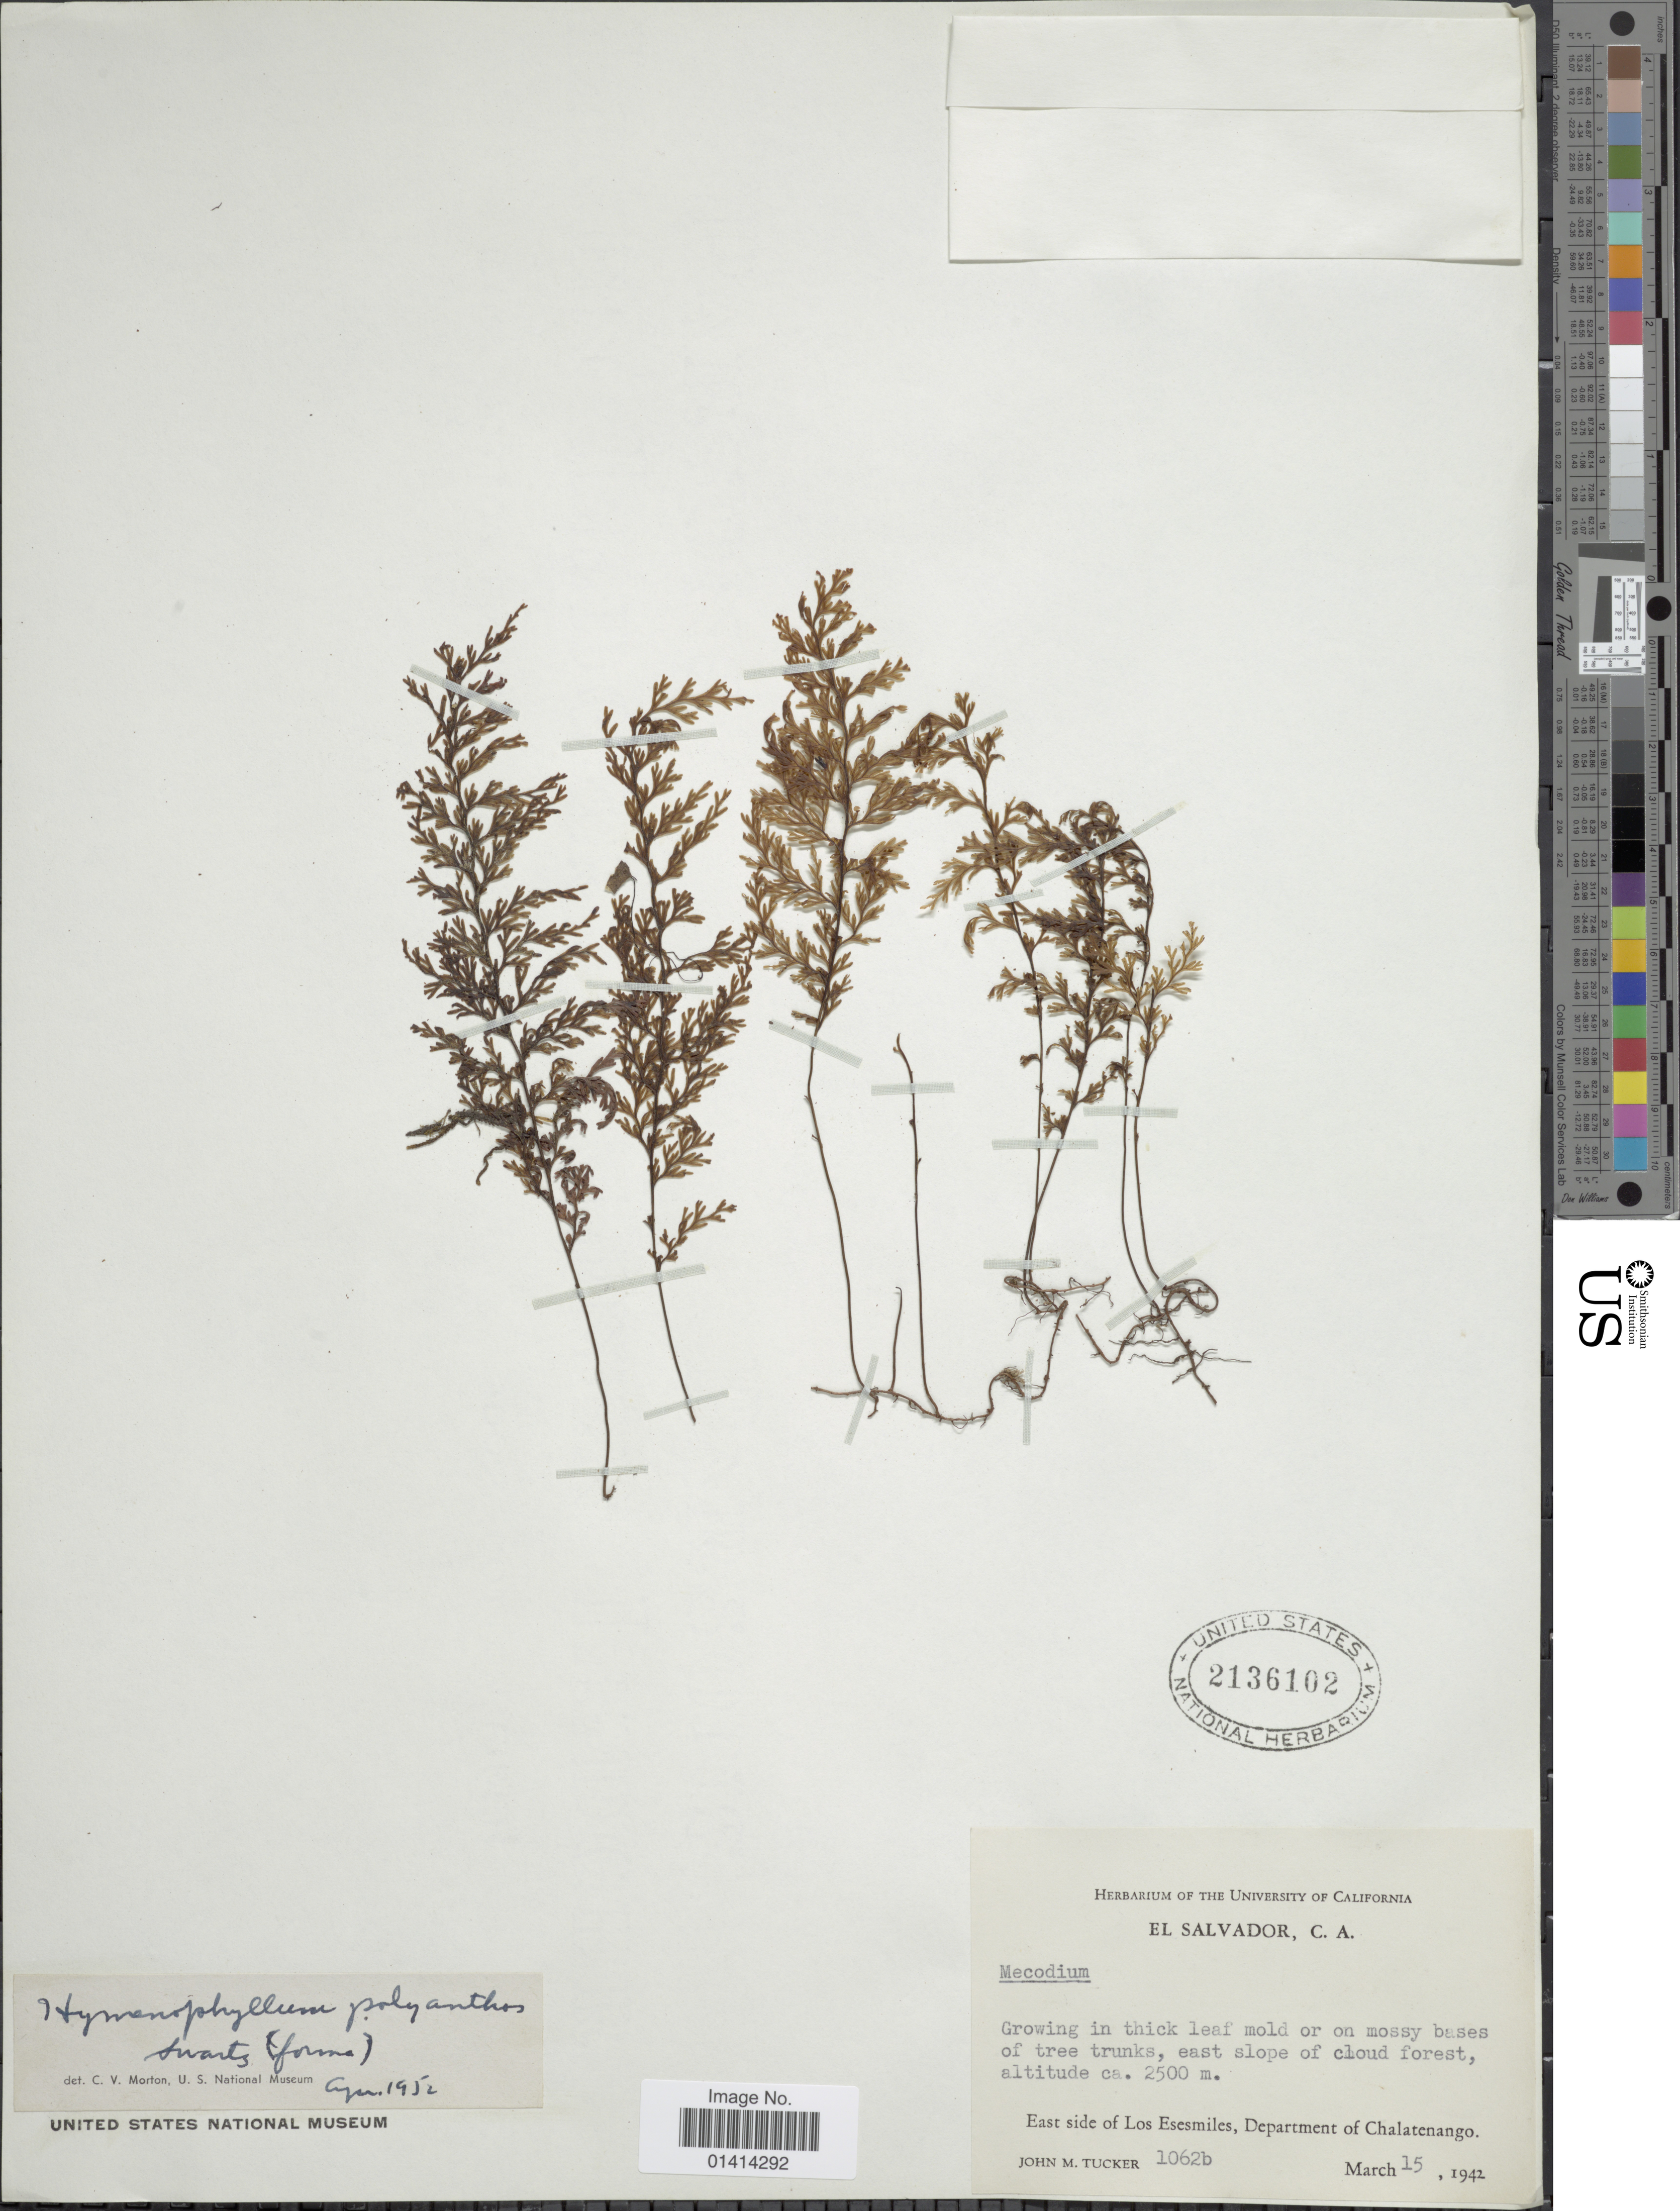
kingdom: Plantae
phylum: Tracheophyta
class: Polypodiopsida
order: Hymenophyllales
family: Hymenophyllaceae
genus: Hymenophyllum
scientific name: Hymenophyllum polyanthos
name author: (Sw.) Sw.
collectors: J. M. Tucker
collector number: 1062b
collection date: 1942-03-15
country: El Salvador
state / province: Chalatenango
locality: Est side of Los Esesmiles, Department of Chalatenango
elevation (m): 2500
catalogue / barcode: US 2136102